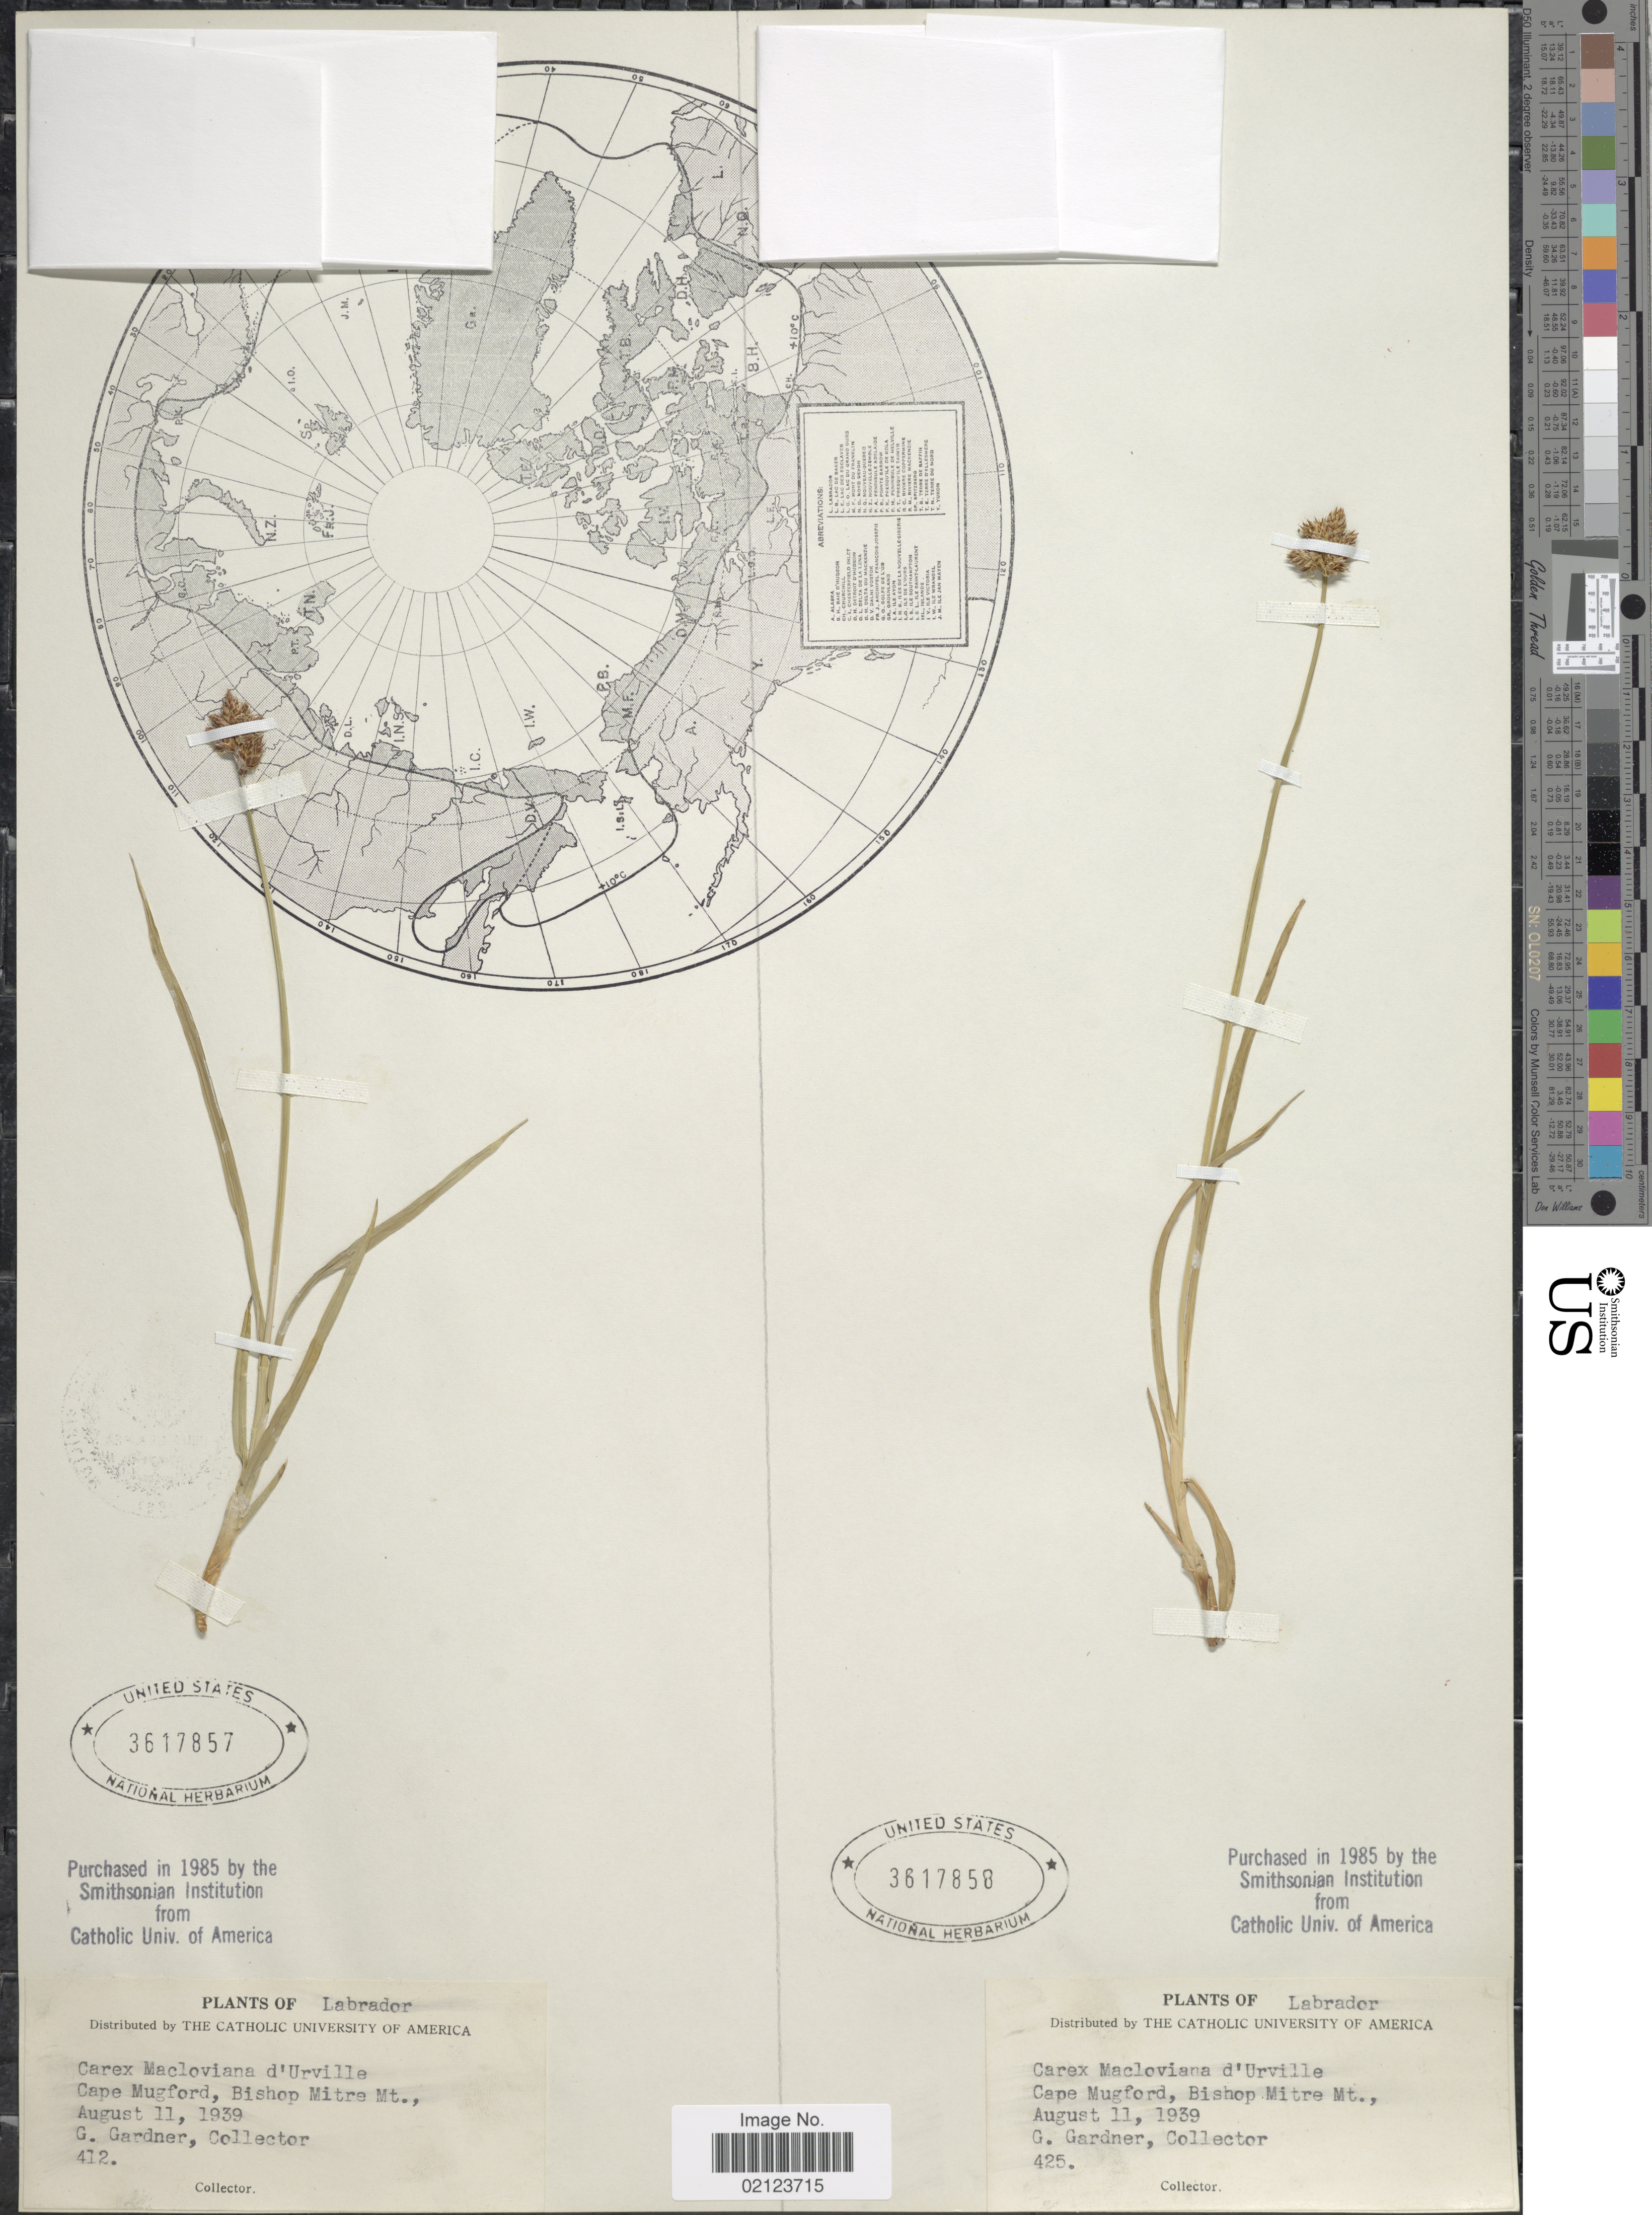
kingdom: Plantae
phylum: Tracheophyta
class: Liliopsida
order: Poales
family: Cyperaceae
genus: Carex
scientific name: Carex macloviana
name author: d'Urv.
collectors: G. Gardner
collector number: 412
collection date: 1939-08-11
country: Canada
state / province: Newfoundland and Labrador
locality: Labrador. Cape Mugford, Bishop Mitre Mt.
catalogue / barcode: US 3617857